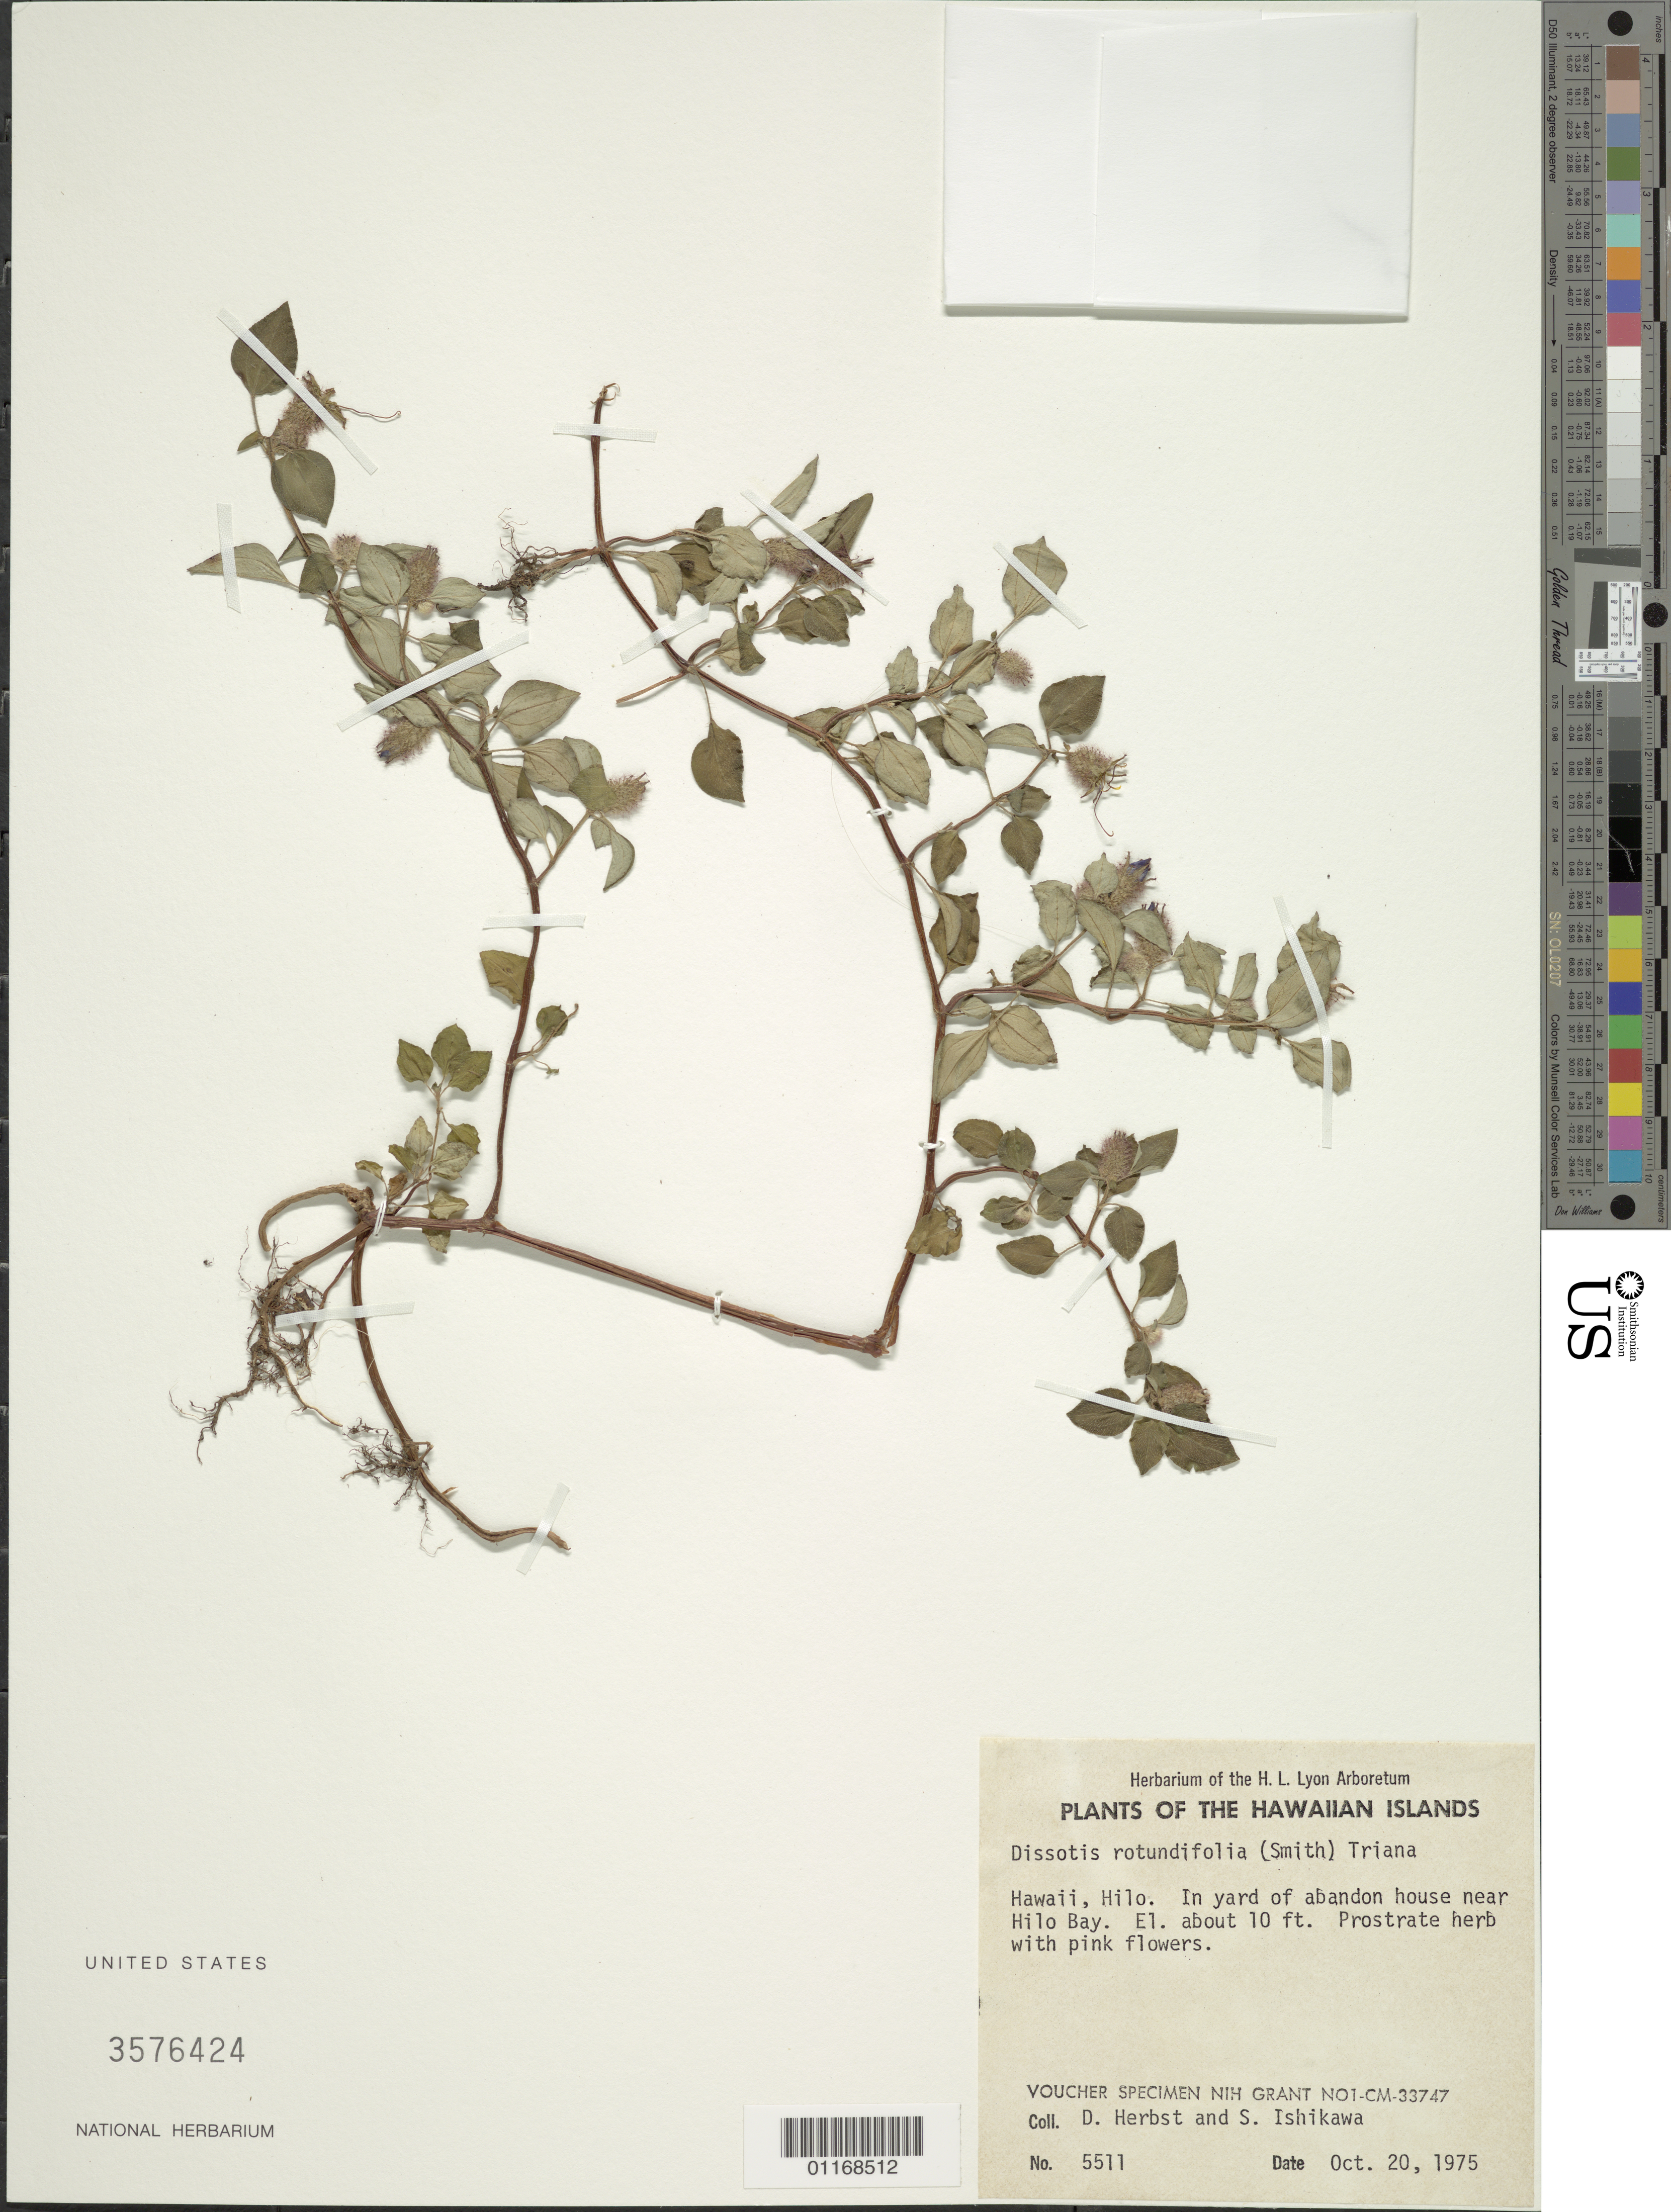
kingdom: Plantae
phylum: Tracheophyta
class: Magnoliopsida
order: Myrtales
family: Melastomataceae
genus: Heterotis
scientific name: Heterotis rotundifolia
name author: (Sm.) Jacq.-Fél.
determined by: Wagner, W. L., (BOT), Smithsonian Institution - National Museum of Natural History (UNITED STATES)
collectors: D. R. Herbst & G. Spence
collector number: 5511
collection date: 1975-10-20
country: United States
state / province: Hawaii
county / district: Hawaii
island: Hawaii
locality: Hilo, in yard of abandoned house near Hilo Bay.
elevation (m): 3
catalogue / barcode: US 3576424